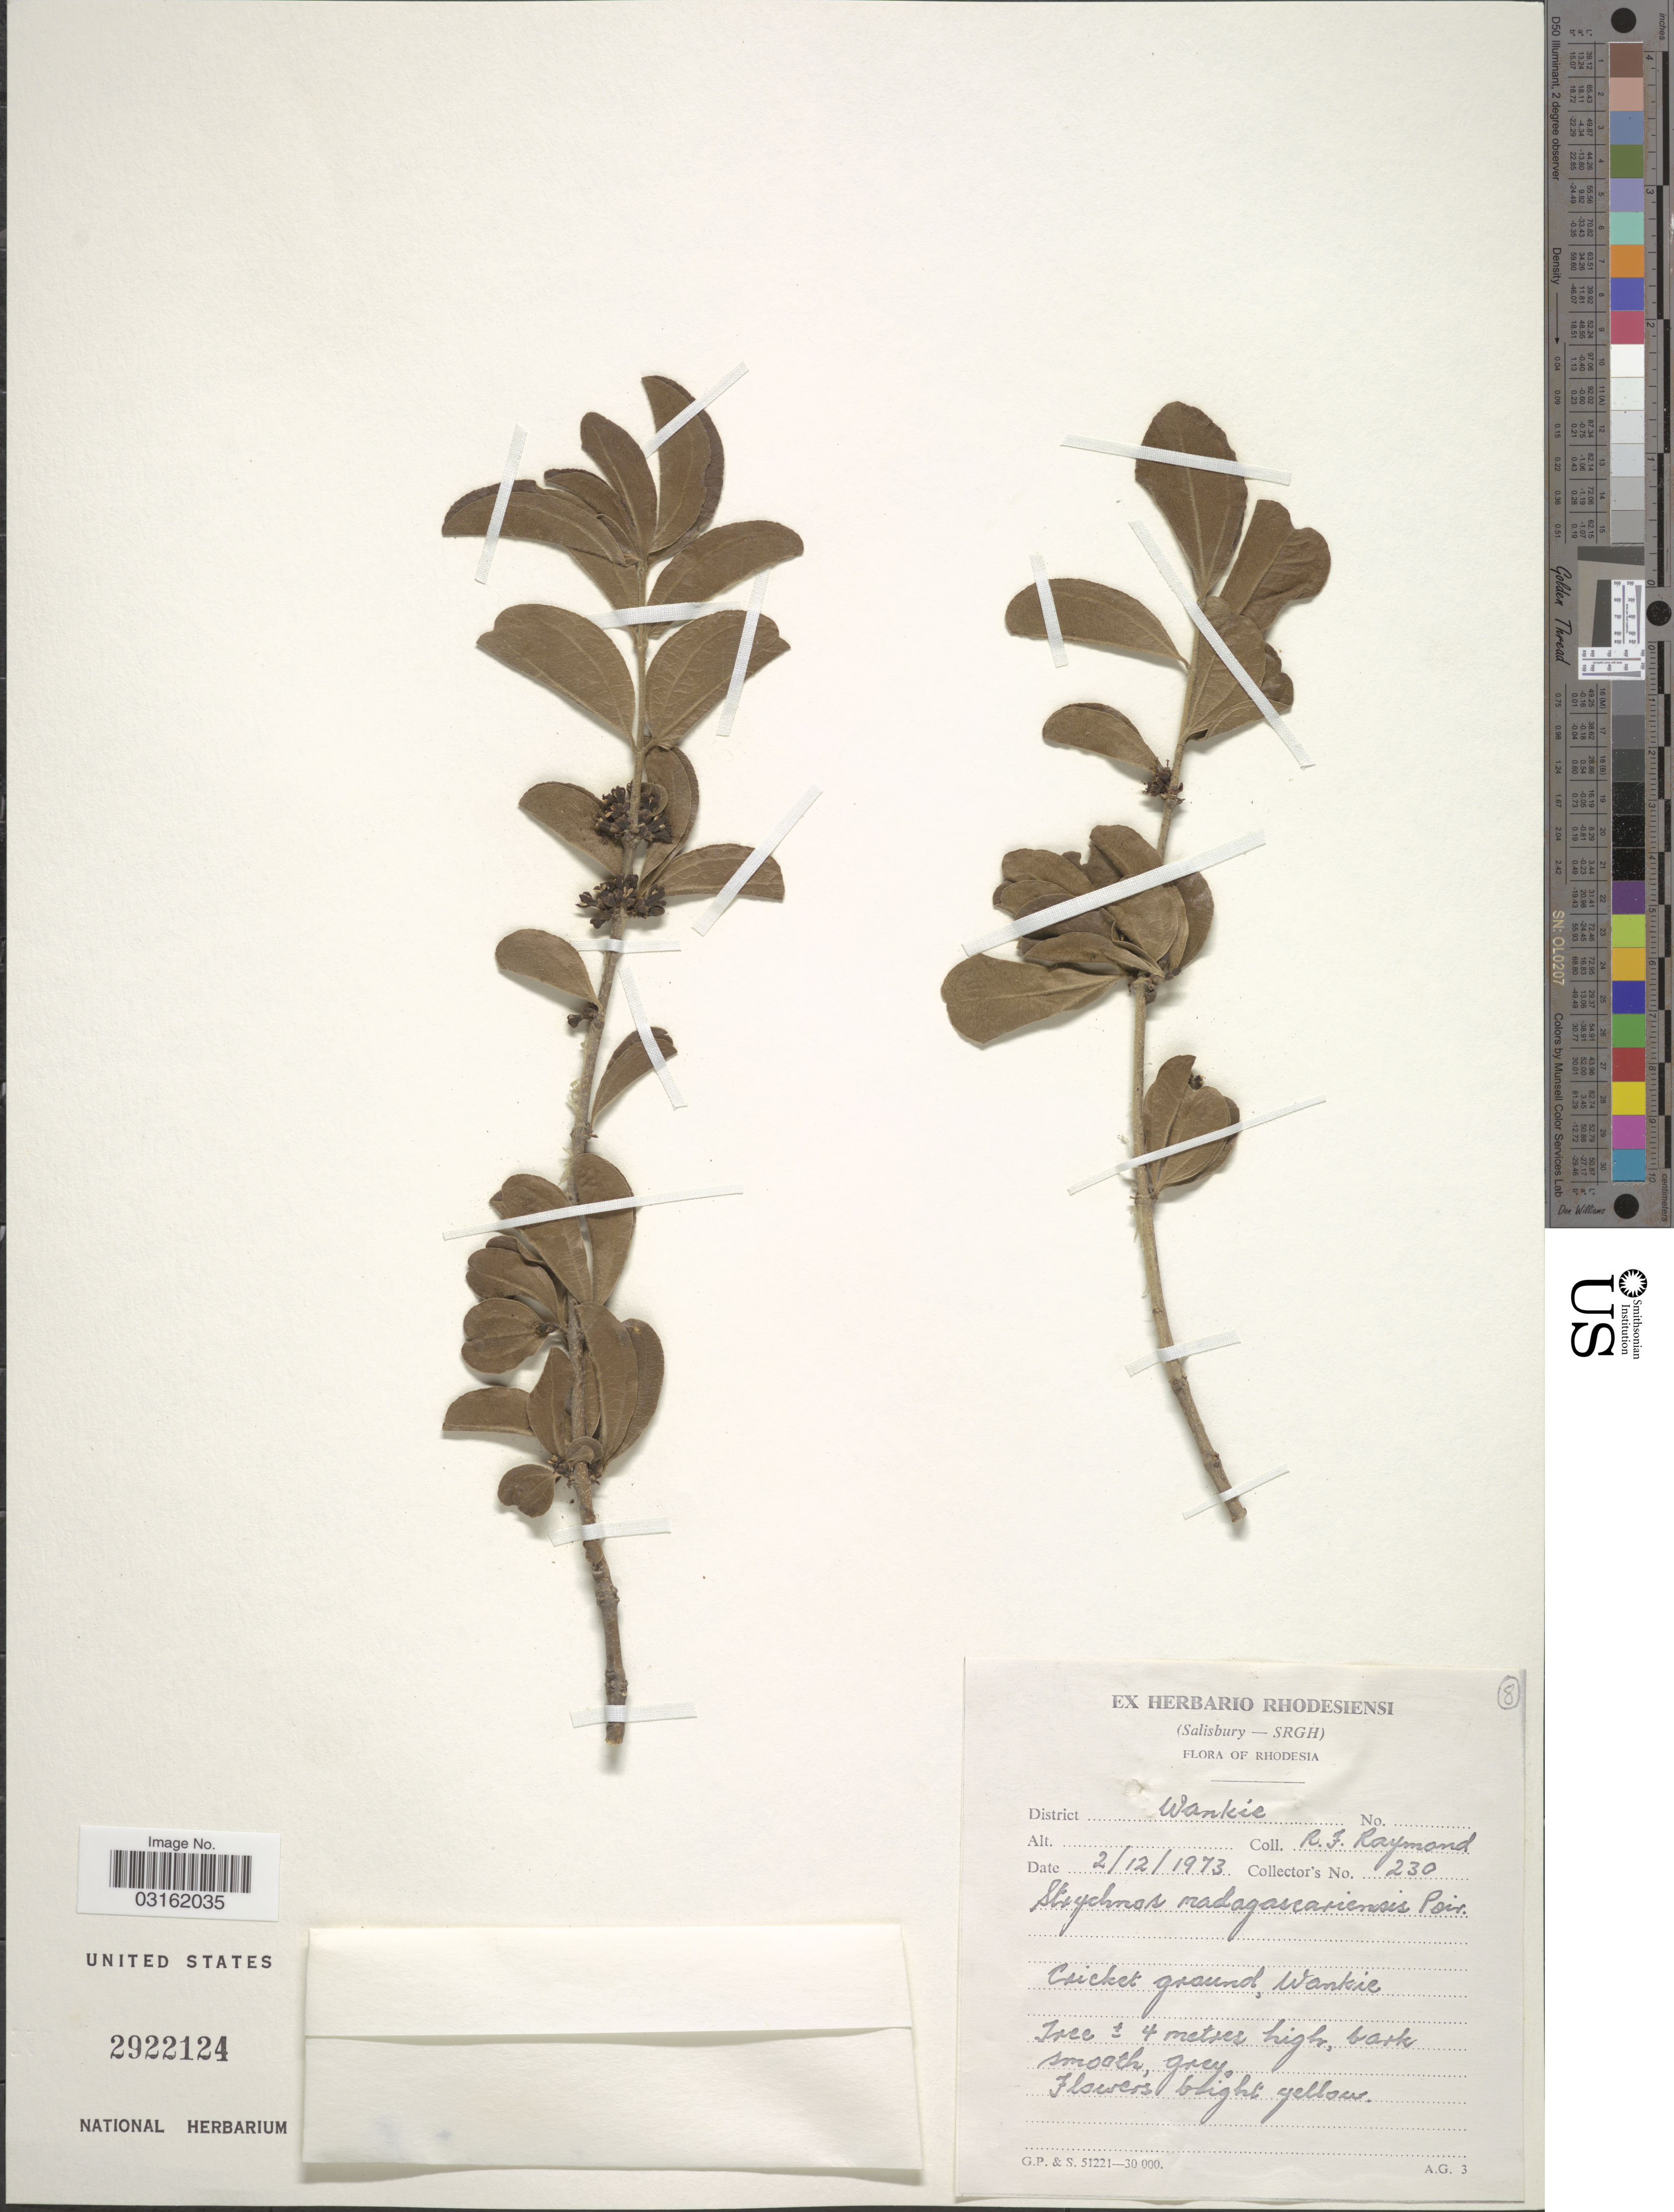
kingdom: Plantae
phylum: Tracheophyta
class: Magnoliopsida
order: Gentianales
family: Loganiaceae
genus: Strychnos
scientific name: Strychnos madagascariensis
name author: Poir.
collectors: R. Raymond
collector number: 230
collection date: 1973-12-02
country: Zimbabwe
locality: Rhodesia, District Wankie, Cricket ground, Wankie.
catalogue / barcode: US 2922124